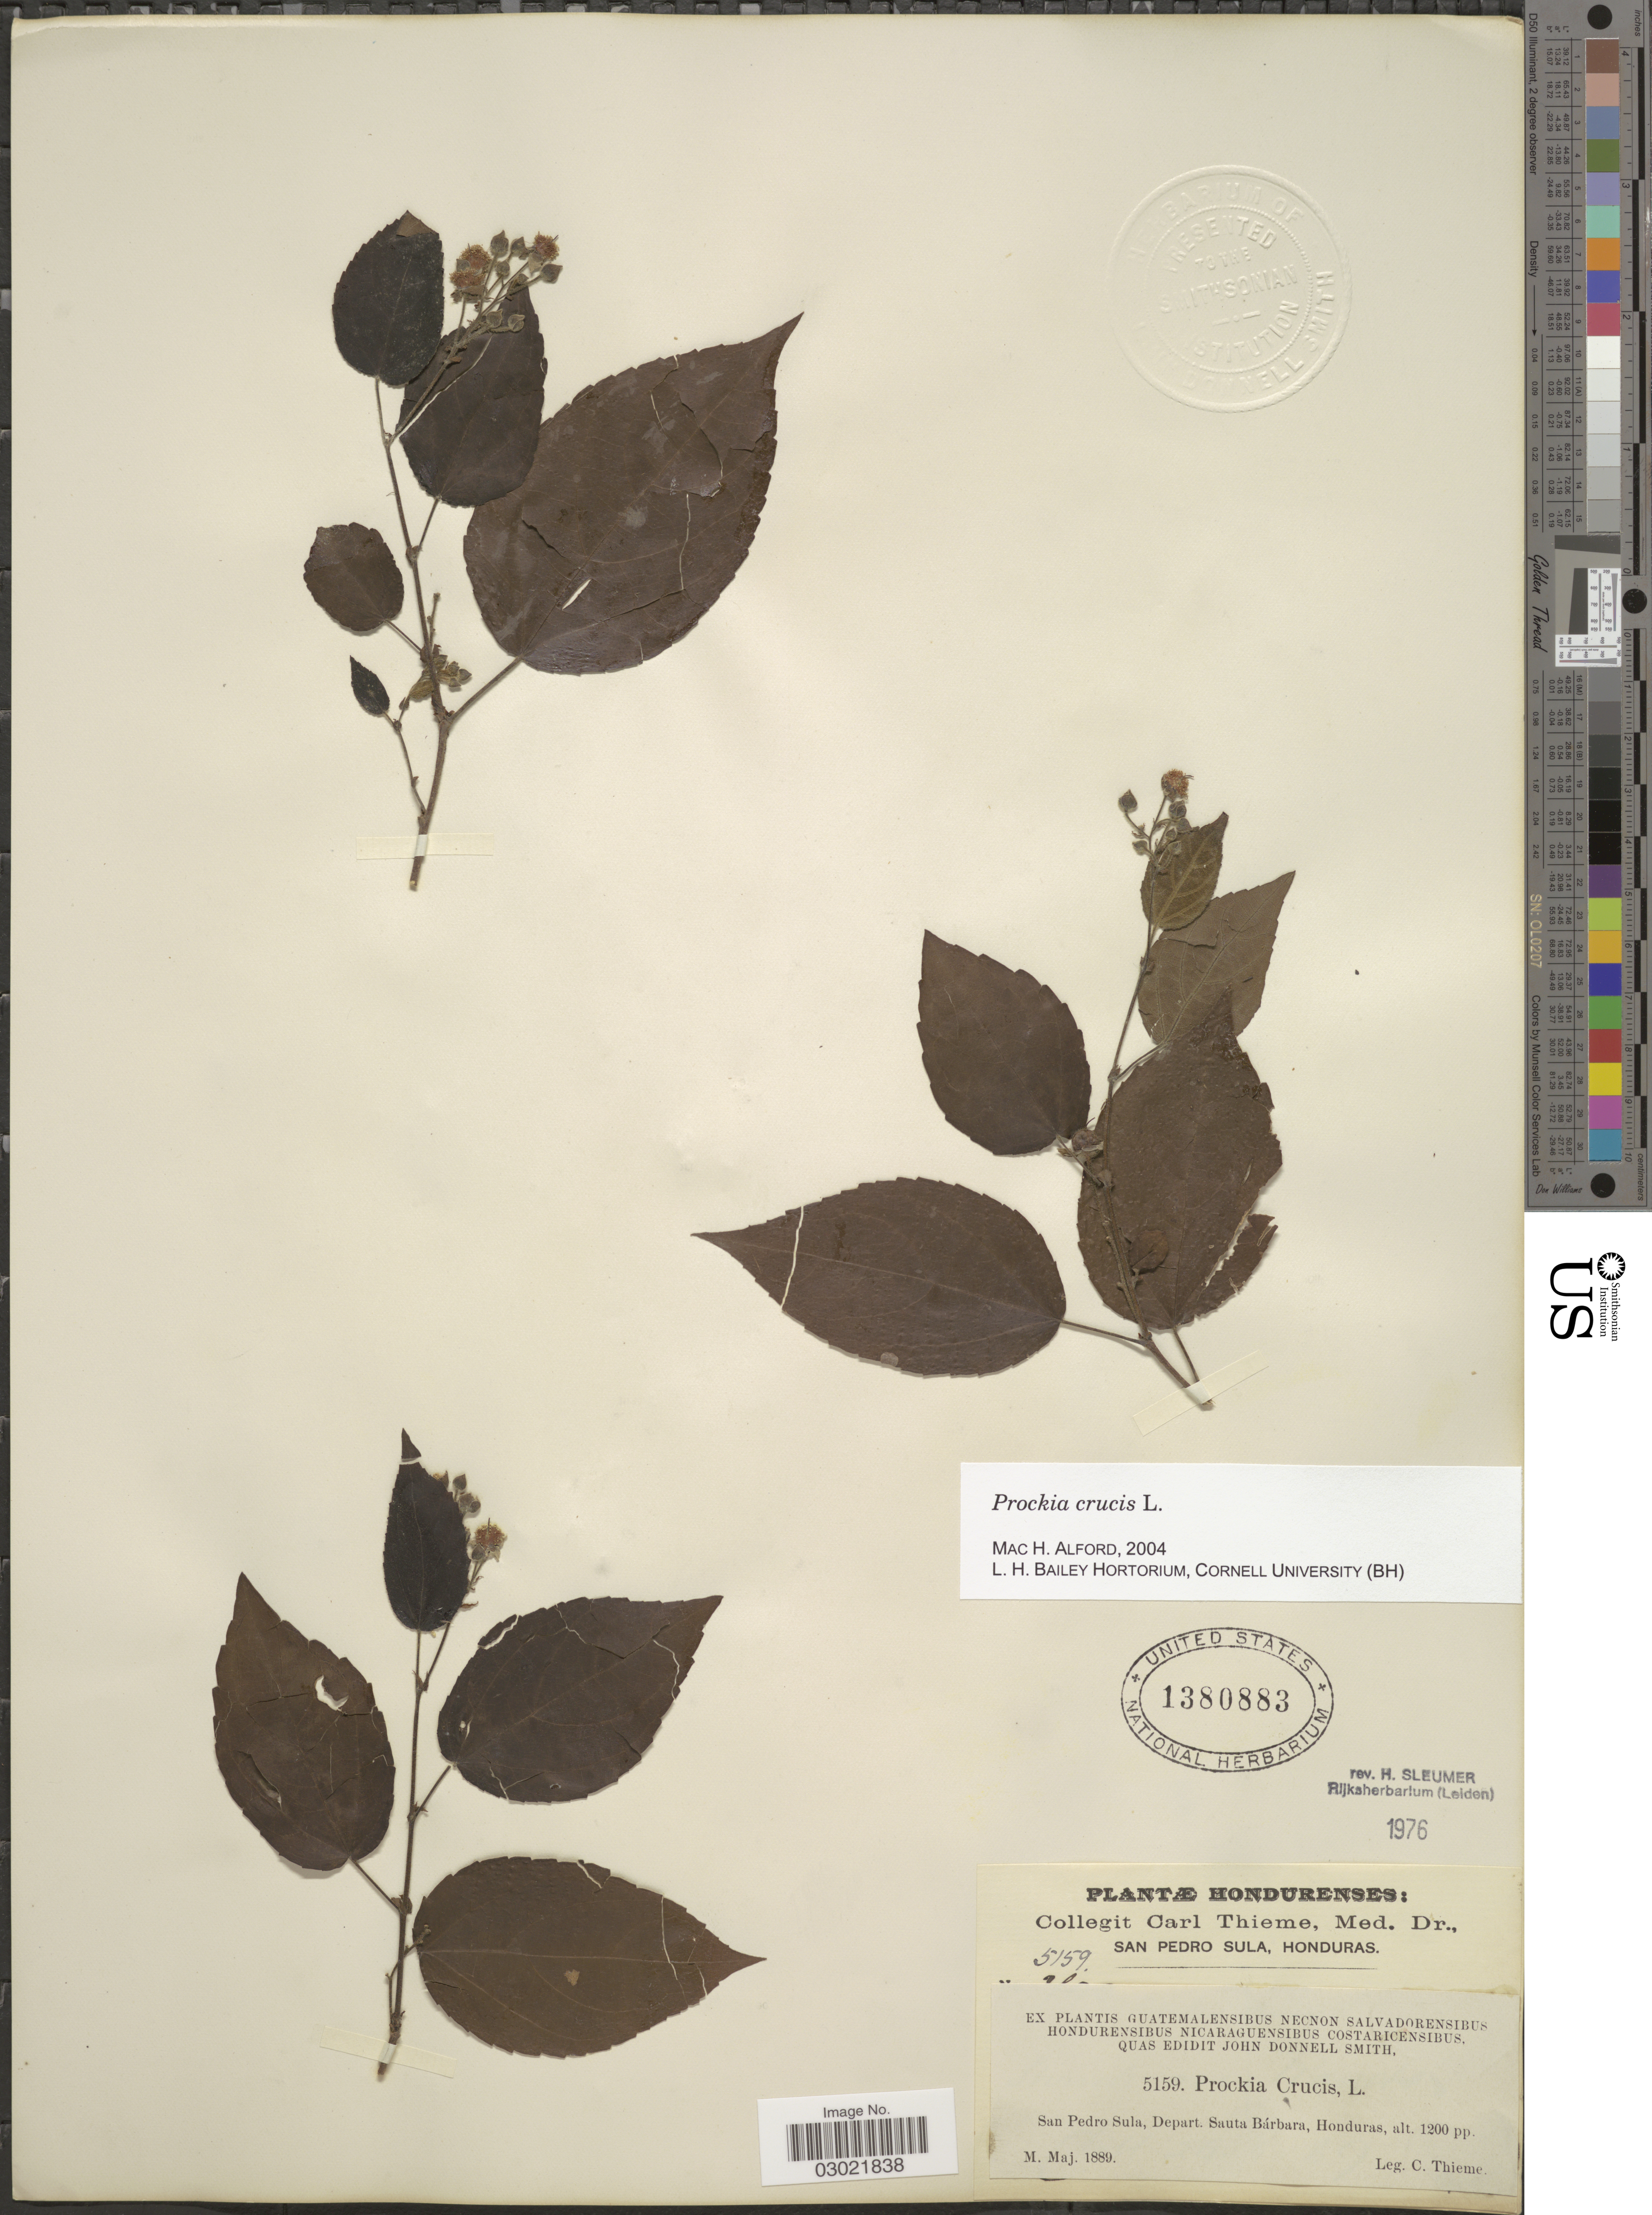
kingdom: Plantae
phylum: Tracheophyta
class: Magnoliopsida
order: Malpighiales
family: Salicaceae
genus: Prockia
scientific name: Prockia crucis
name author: P. Browne ex L.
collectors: C. Thieme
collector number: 5159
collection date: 1889-05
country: Honduras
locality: San Pedro Sula, Depart. Sauta Bárbara.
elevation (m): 366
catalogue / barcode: US 1380883